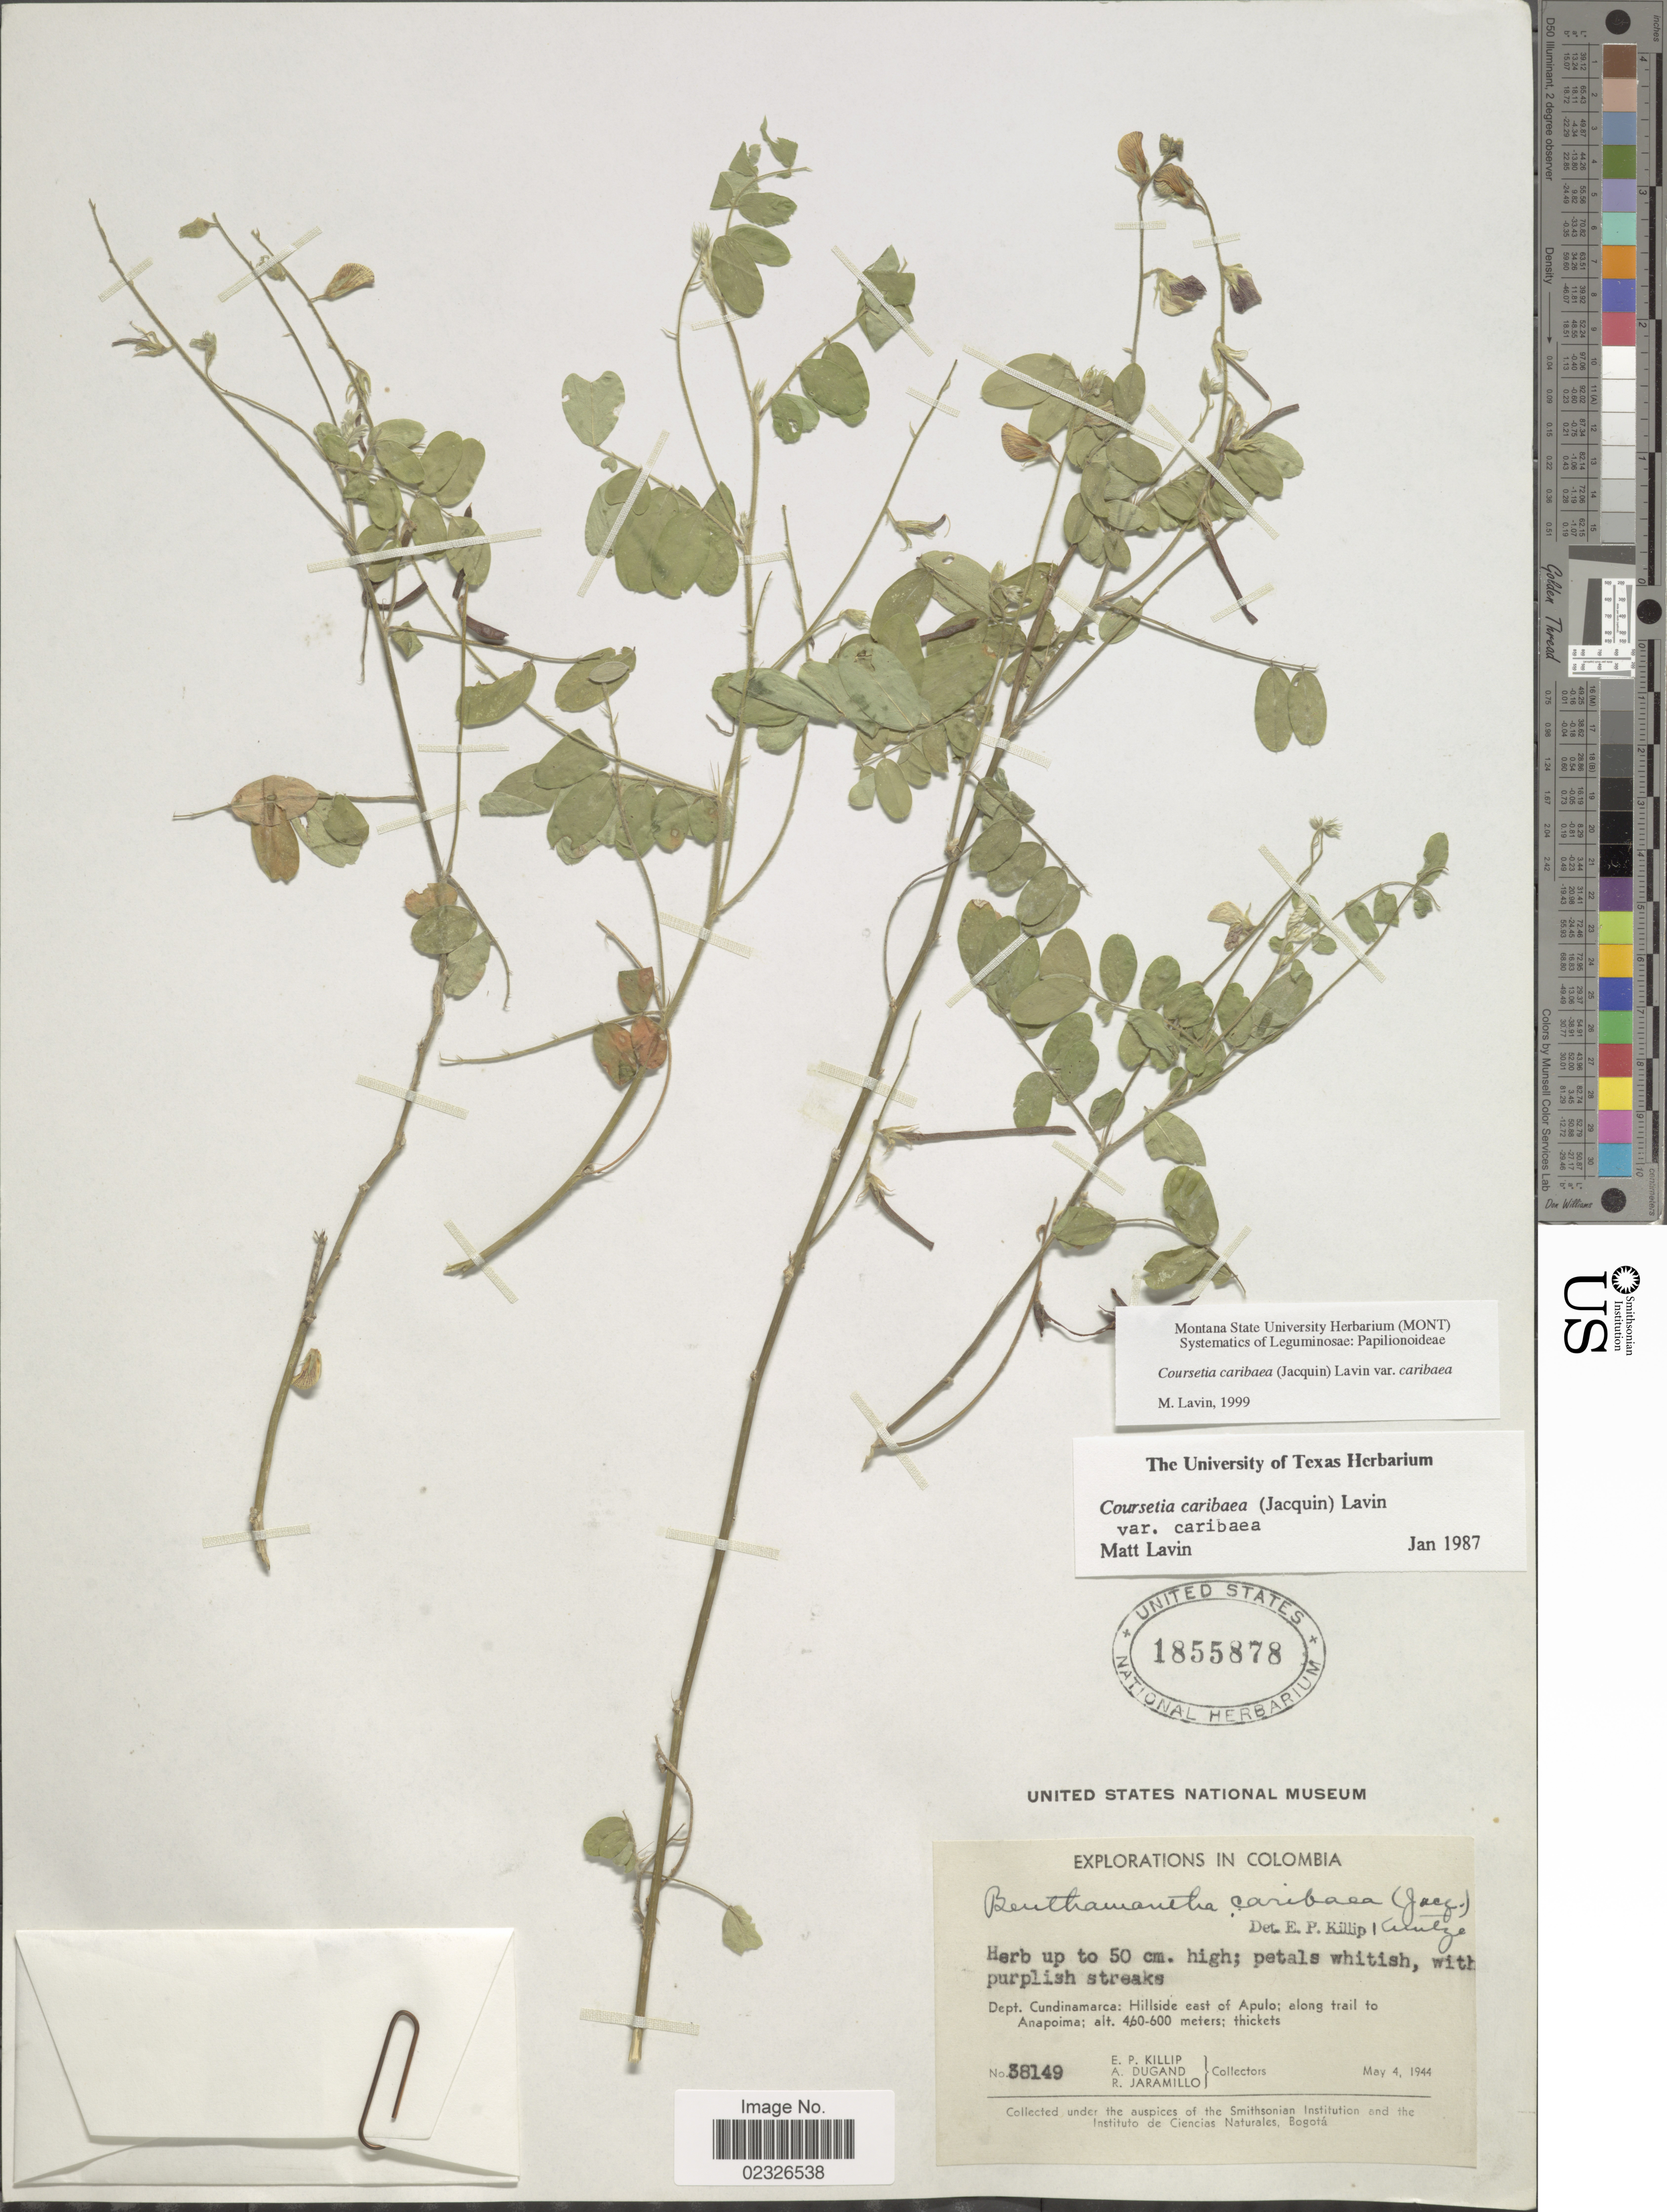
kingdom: Plantae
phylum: Tracheophyta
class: Magnoliopsida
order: Fabales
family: Fabaceae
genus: Coursetia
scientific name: Coursetia caribaea var. caribaea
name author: (Jacq.) Lavin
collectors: E. P. Killip, A. Dugand & R. Jaramillo M.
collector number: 38149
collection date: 1944-05-04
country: Colombia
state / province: Cundinamarca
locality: Dept. Cundinamarca: Hillside east of Apulo; along trail to Anapoima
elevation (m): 46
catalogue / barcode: US 1855878